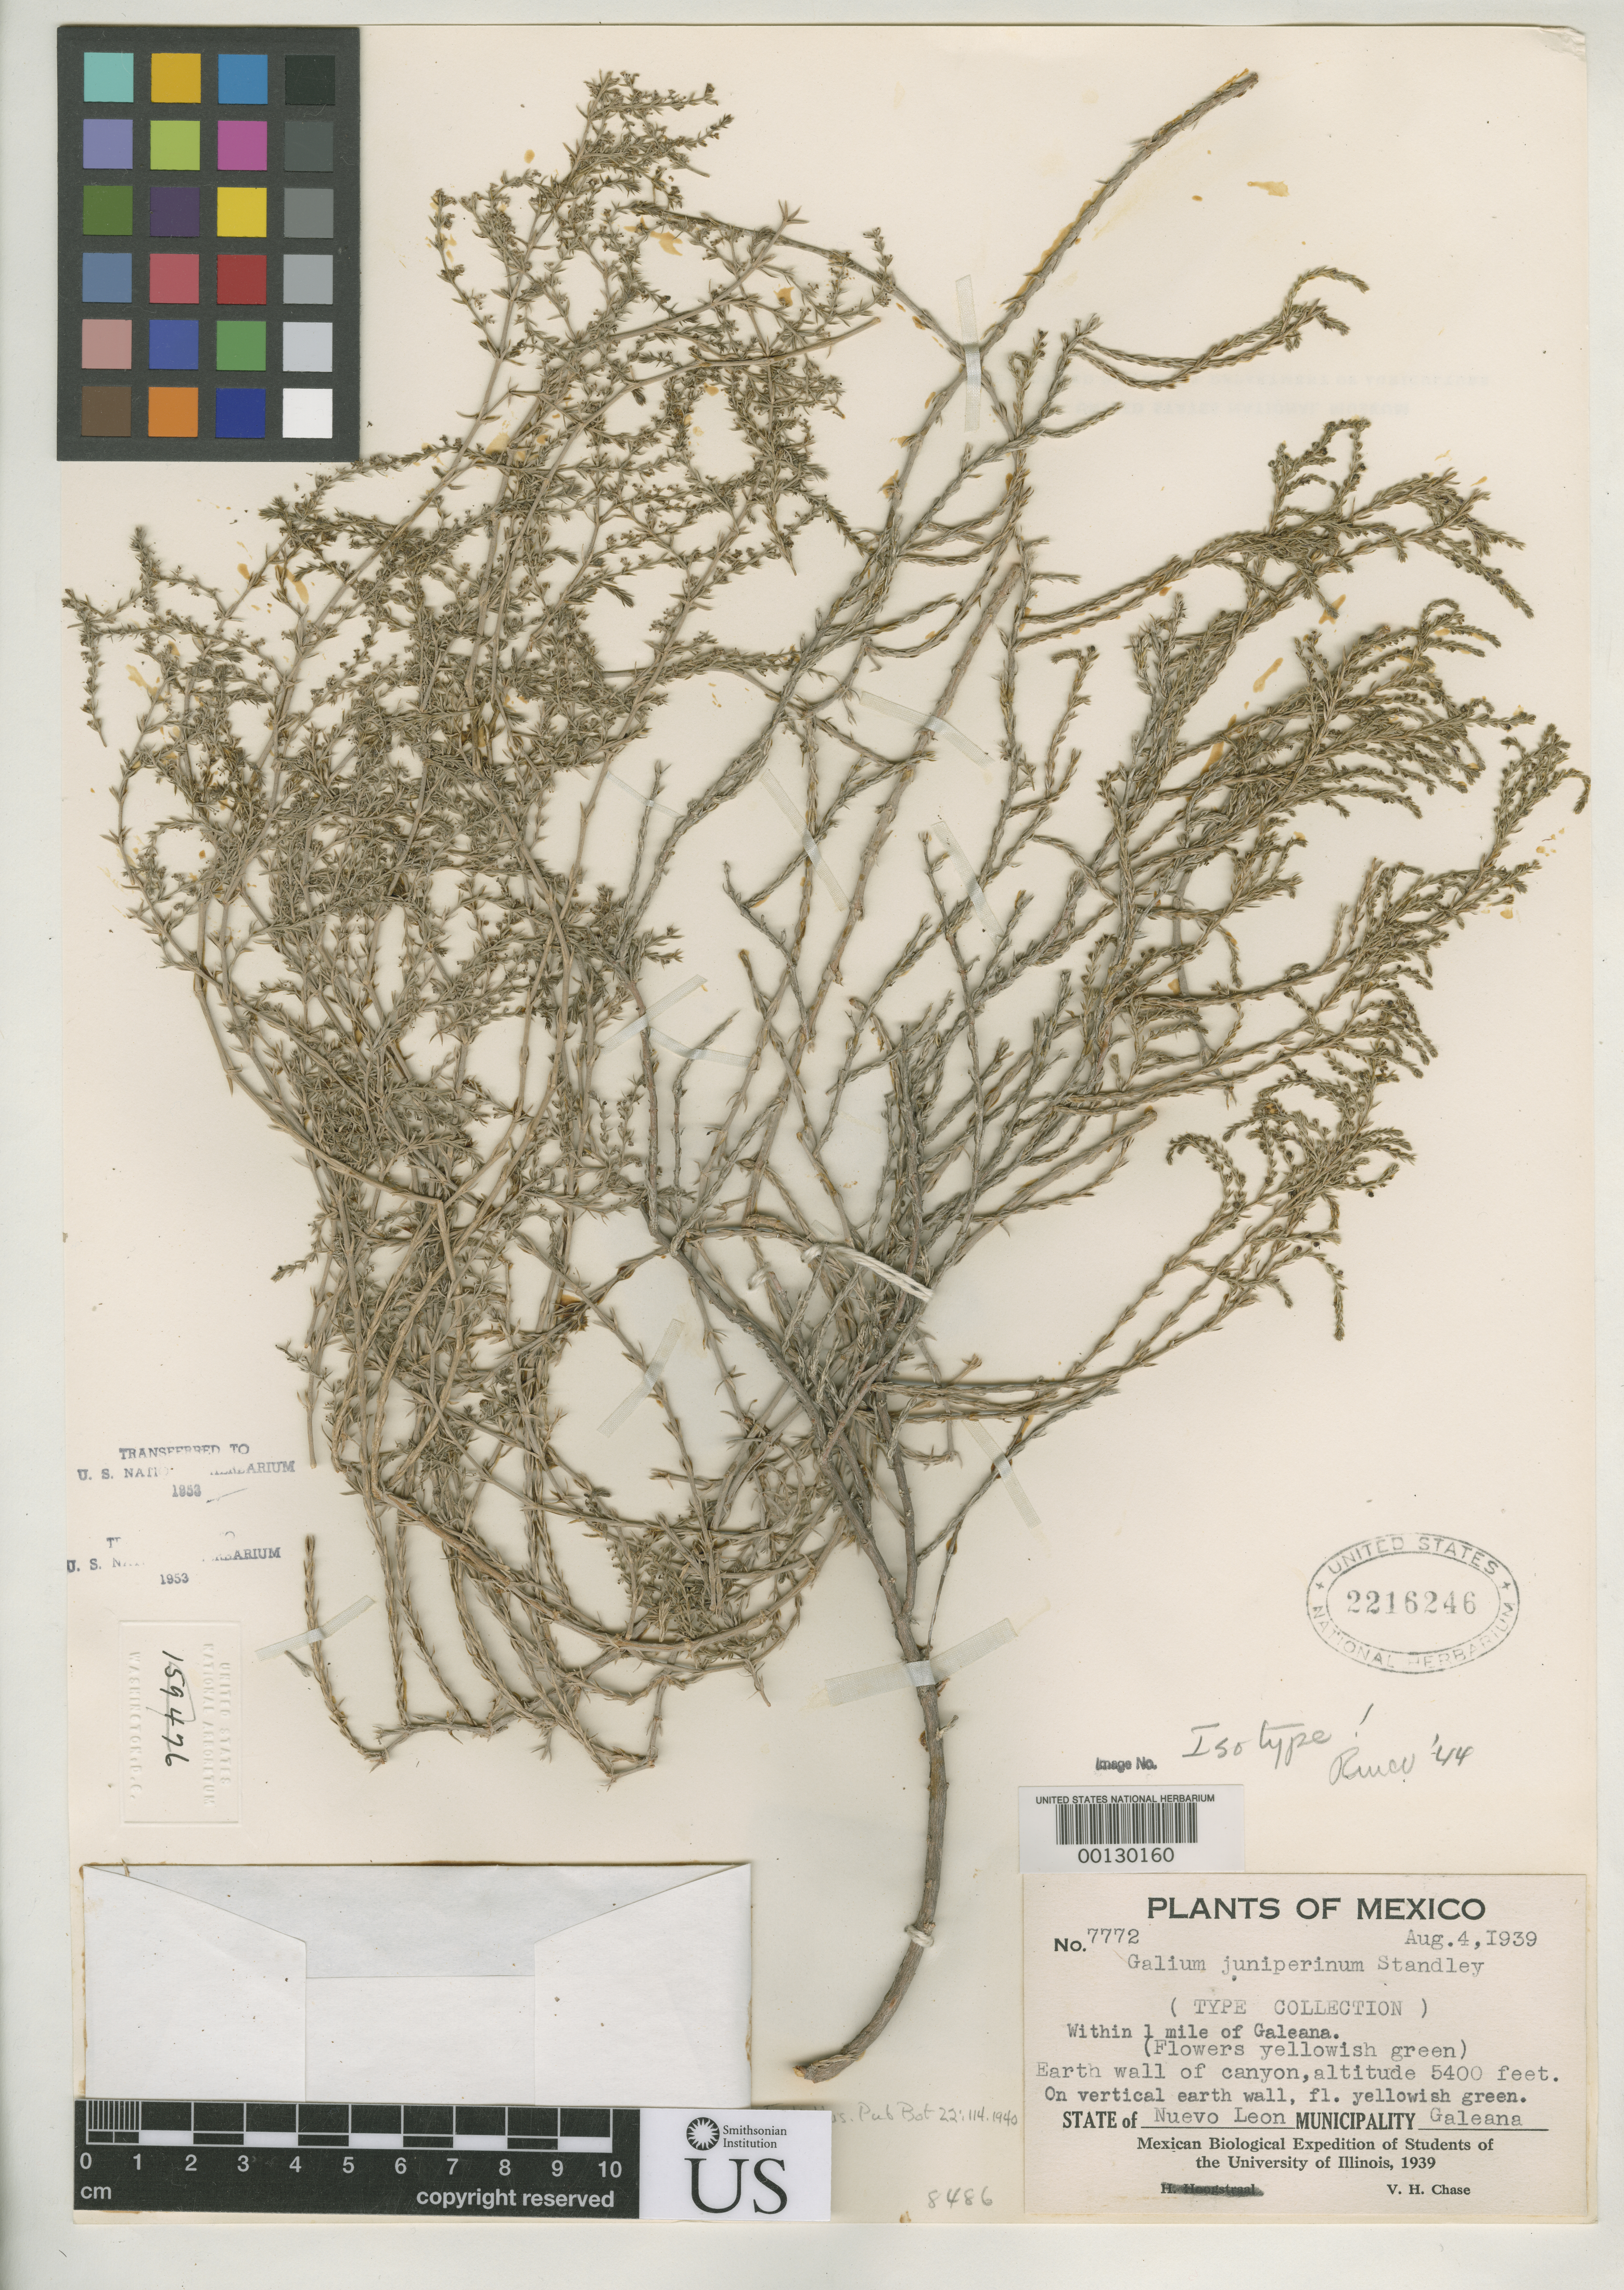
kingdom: Plantae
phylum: Tracheophyta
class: Magnoliopsida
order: Gentianales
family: Rubiaceae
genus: Galium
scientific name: Galium juniperinum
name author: Standl.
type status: Isotype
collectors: V. H. Chase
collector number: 7772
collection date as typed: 04 Aug 1939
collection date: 1939-08-04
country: Mexico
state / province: Nuevo León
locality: Galeano.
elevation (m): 1620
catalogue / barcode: US 2216246